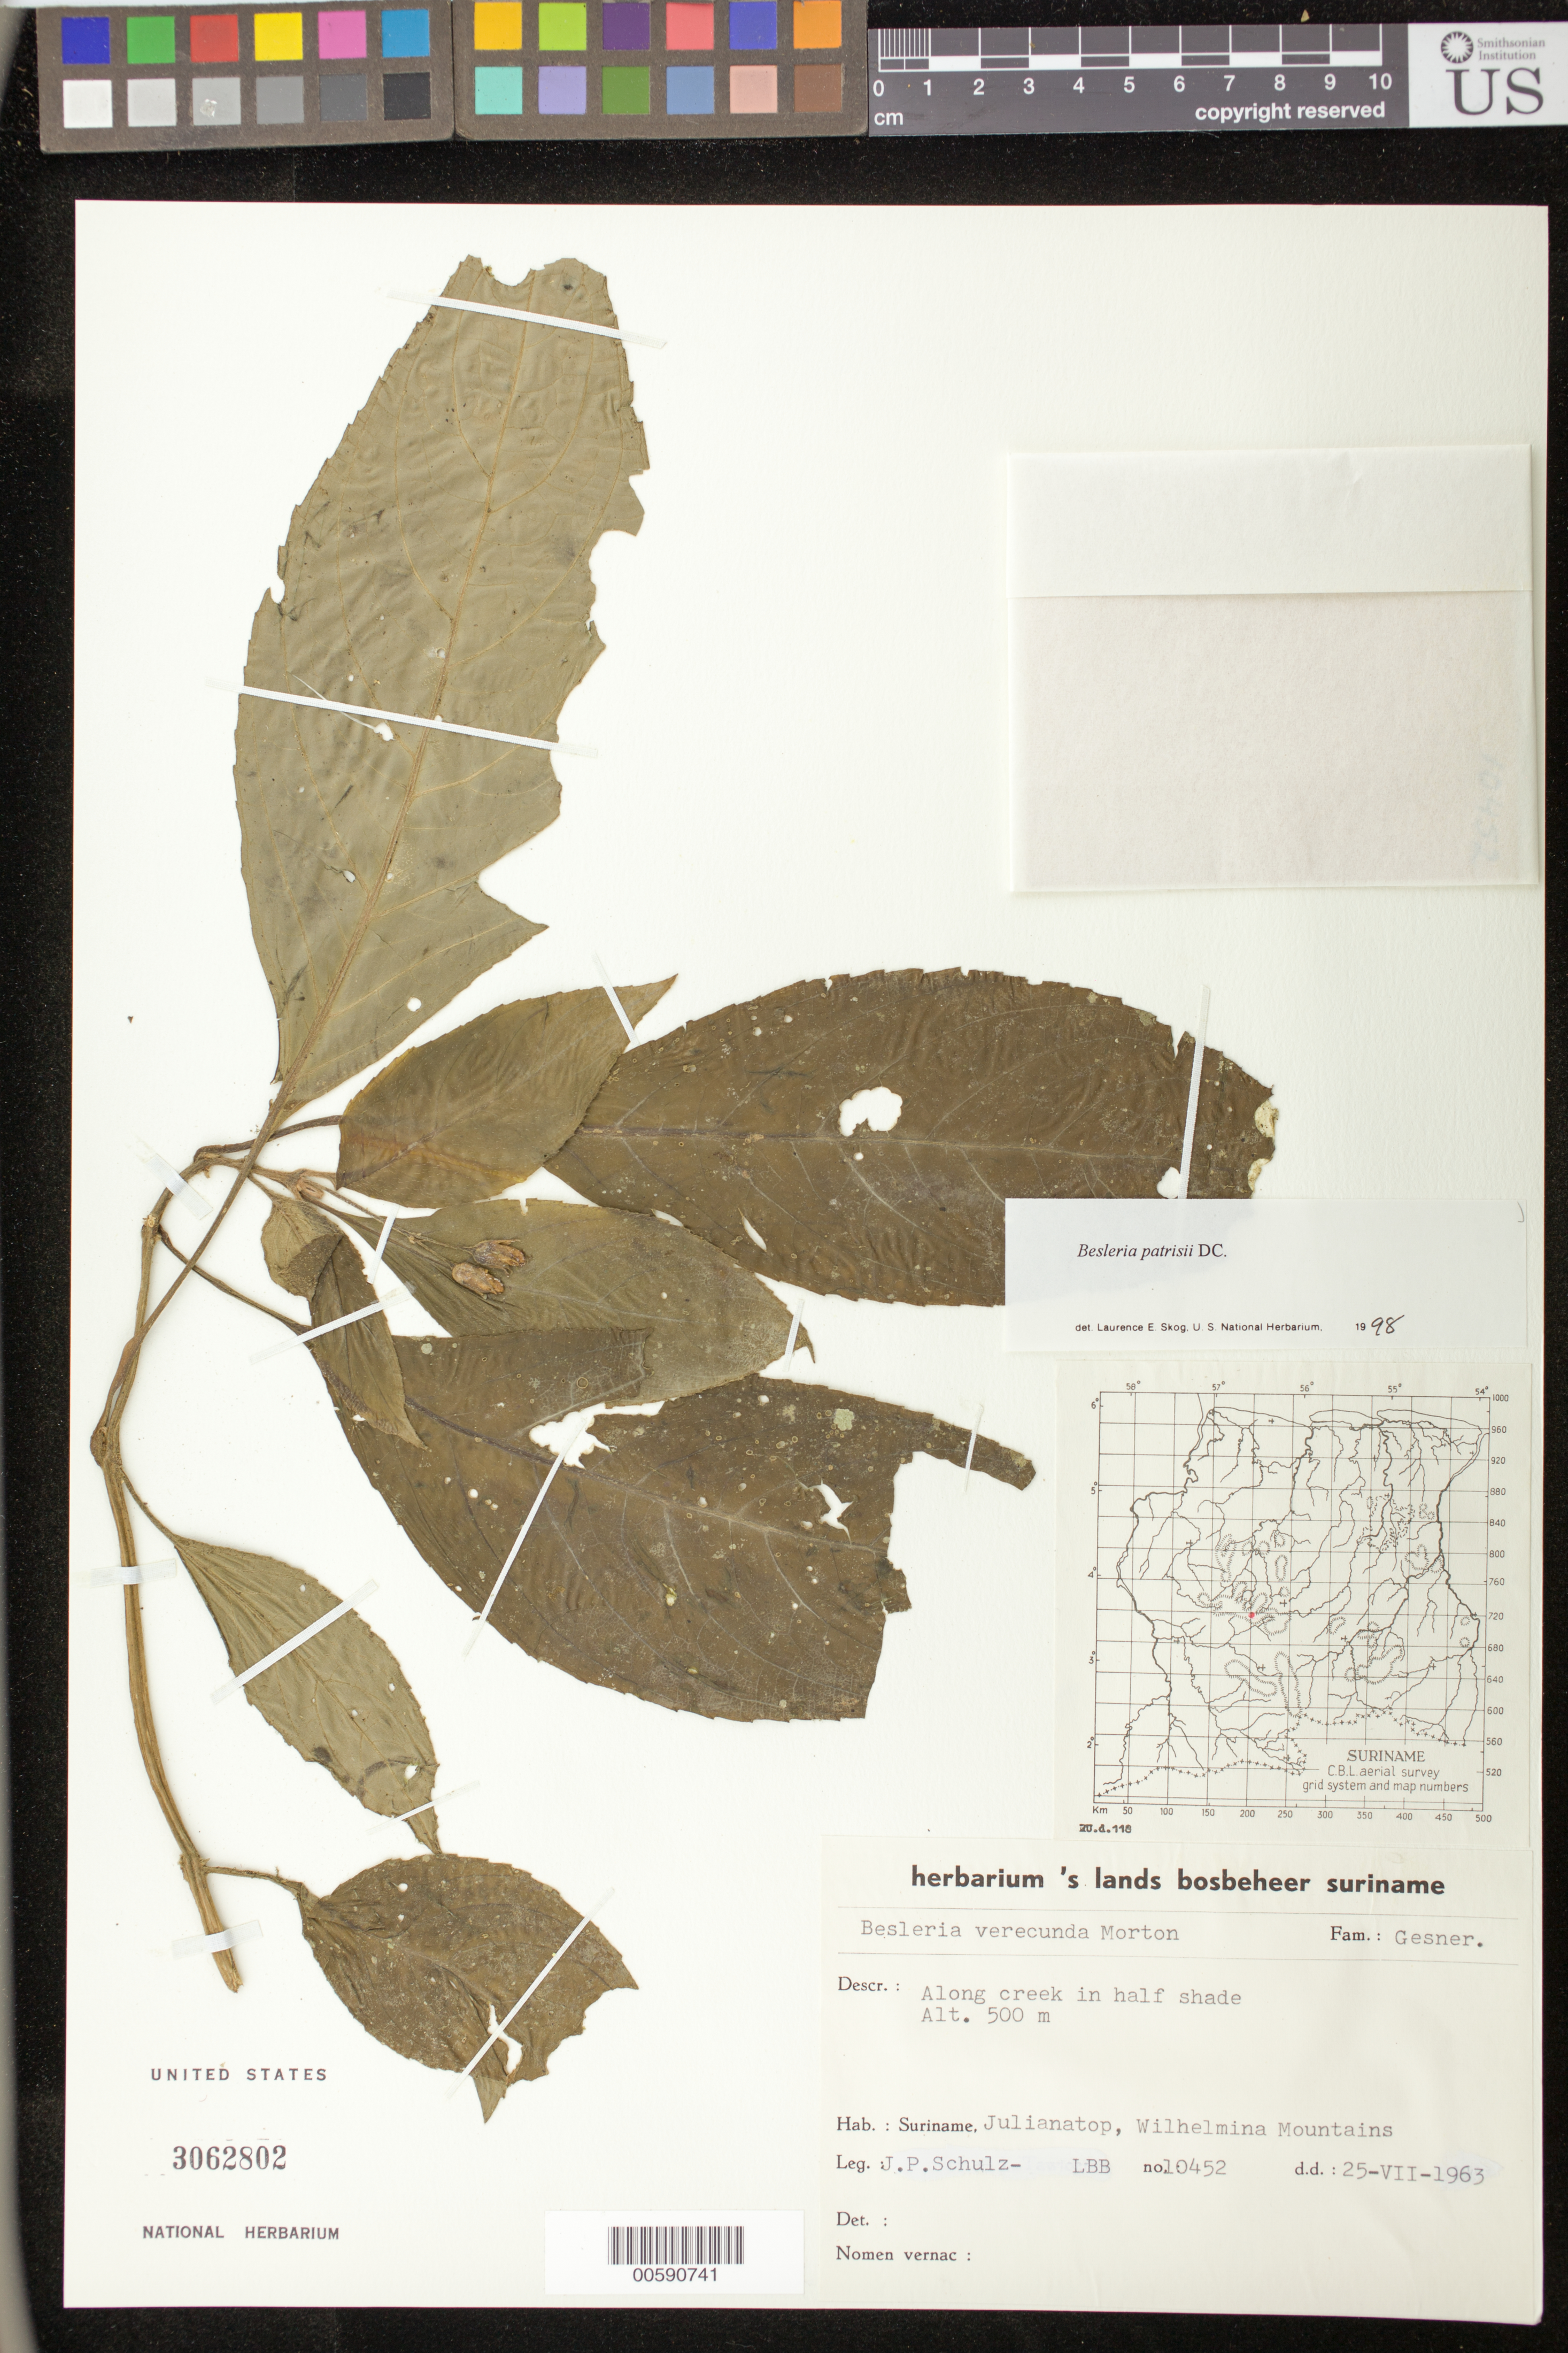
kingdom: Plantae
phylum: Tracheophyta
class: Magnoliopsida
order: Lamiales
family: Gesneriaceae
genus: Besleria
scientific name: Besleria patrisii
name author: DC.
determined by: Skog, Laurence E.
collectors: J. P. Schulz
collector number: LBB 10452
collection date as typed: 25 Jul 1963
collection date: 1963-07-25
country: Suriname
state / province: Sipaliwini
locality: Julianatop, Wilhelmina Mountains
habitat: Along creek in half shade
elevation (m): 500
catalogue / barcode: US 3062802